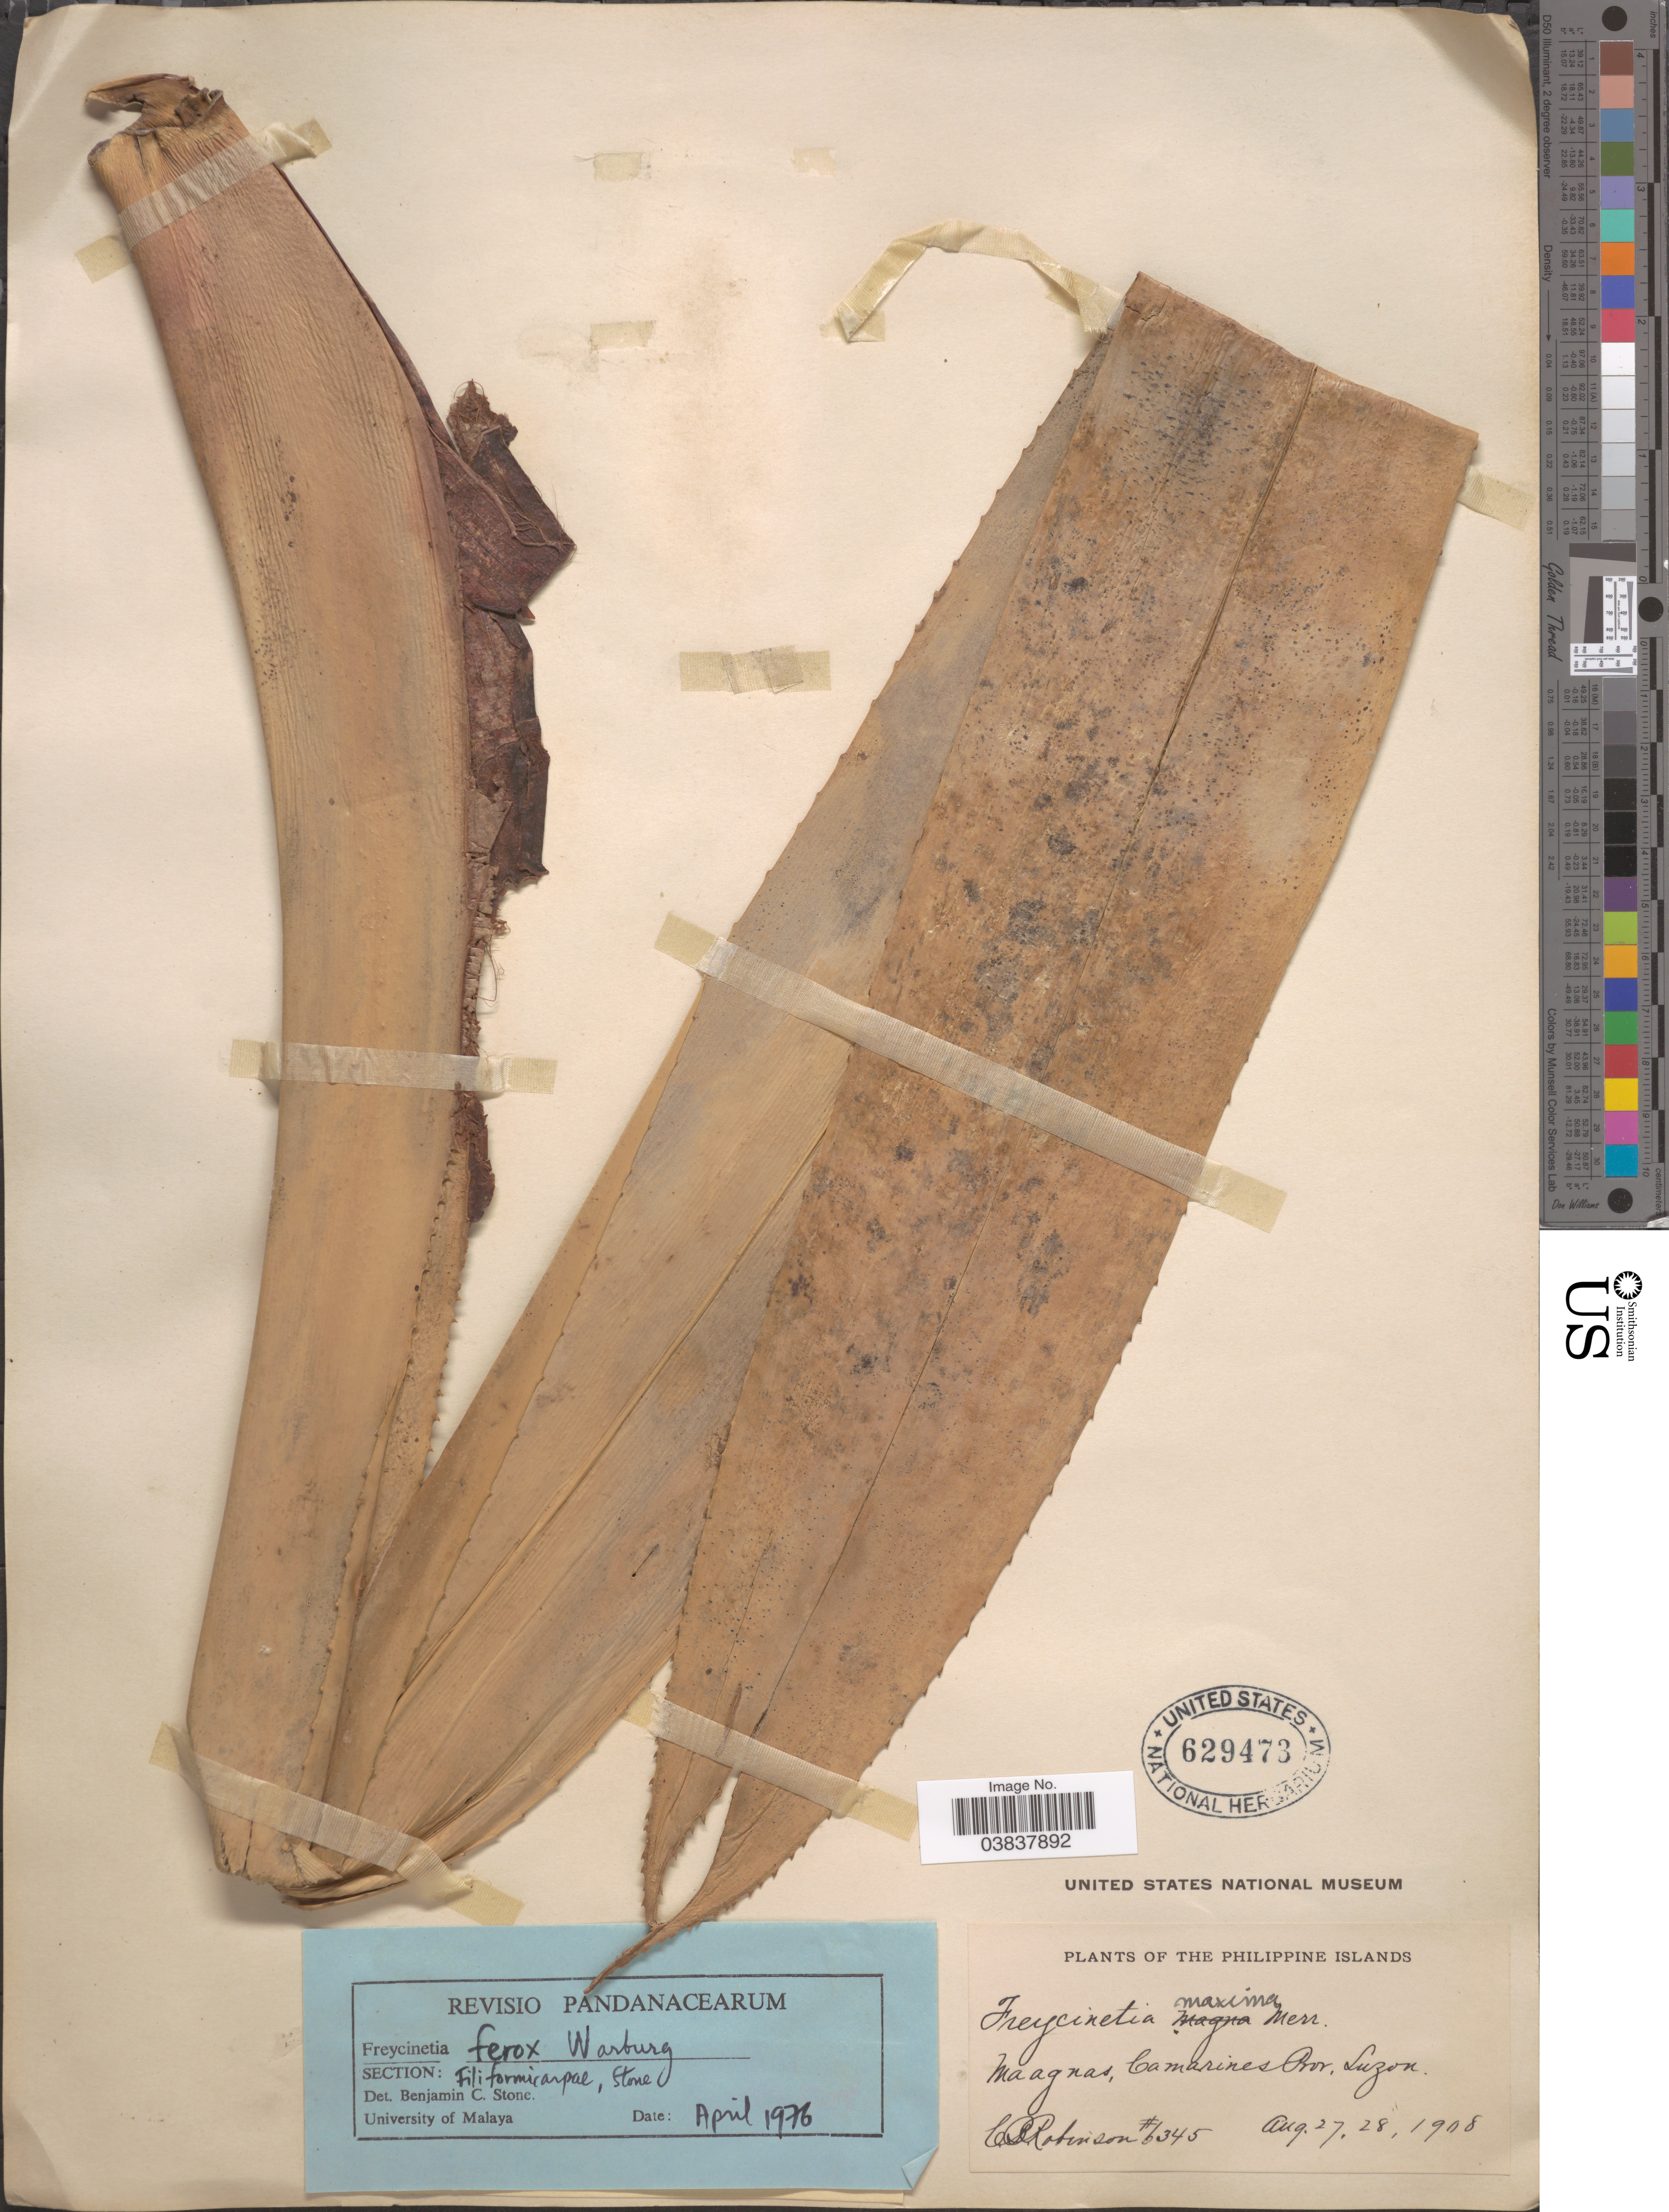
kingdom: Plantae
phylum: Tracheophyta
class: Liliopsida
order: Pandanales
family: Pandanaceae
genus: Freycinetia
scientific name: Freycinetia formosana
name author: Hemsl.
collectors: C. Robinson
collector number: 6345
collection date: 1908-08-27/1908-08-28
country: Philippines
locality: Maagnas, Camarines Prov. Luzon.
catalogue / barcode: US 629473